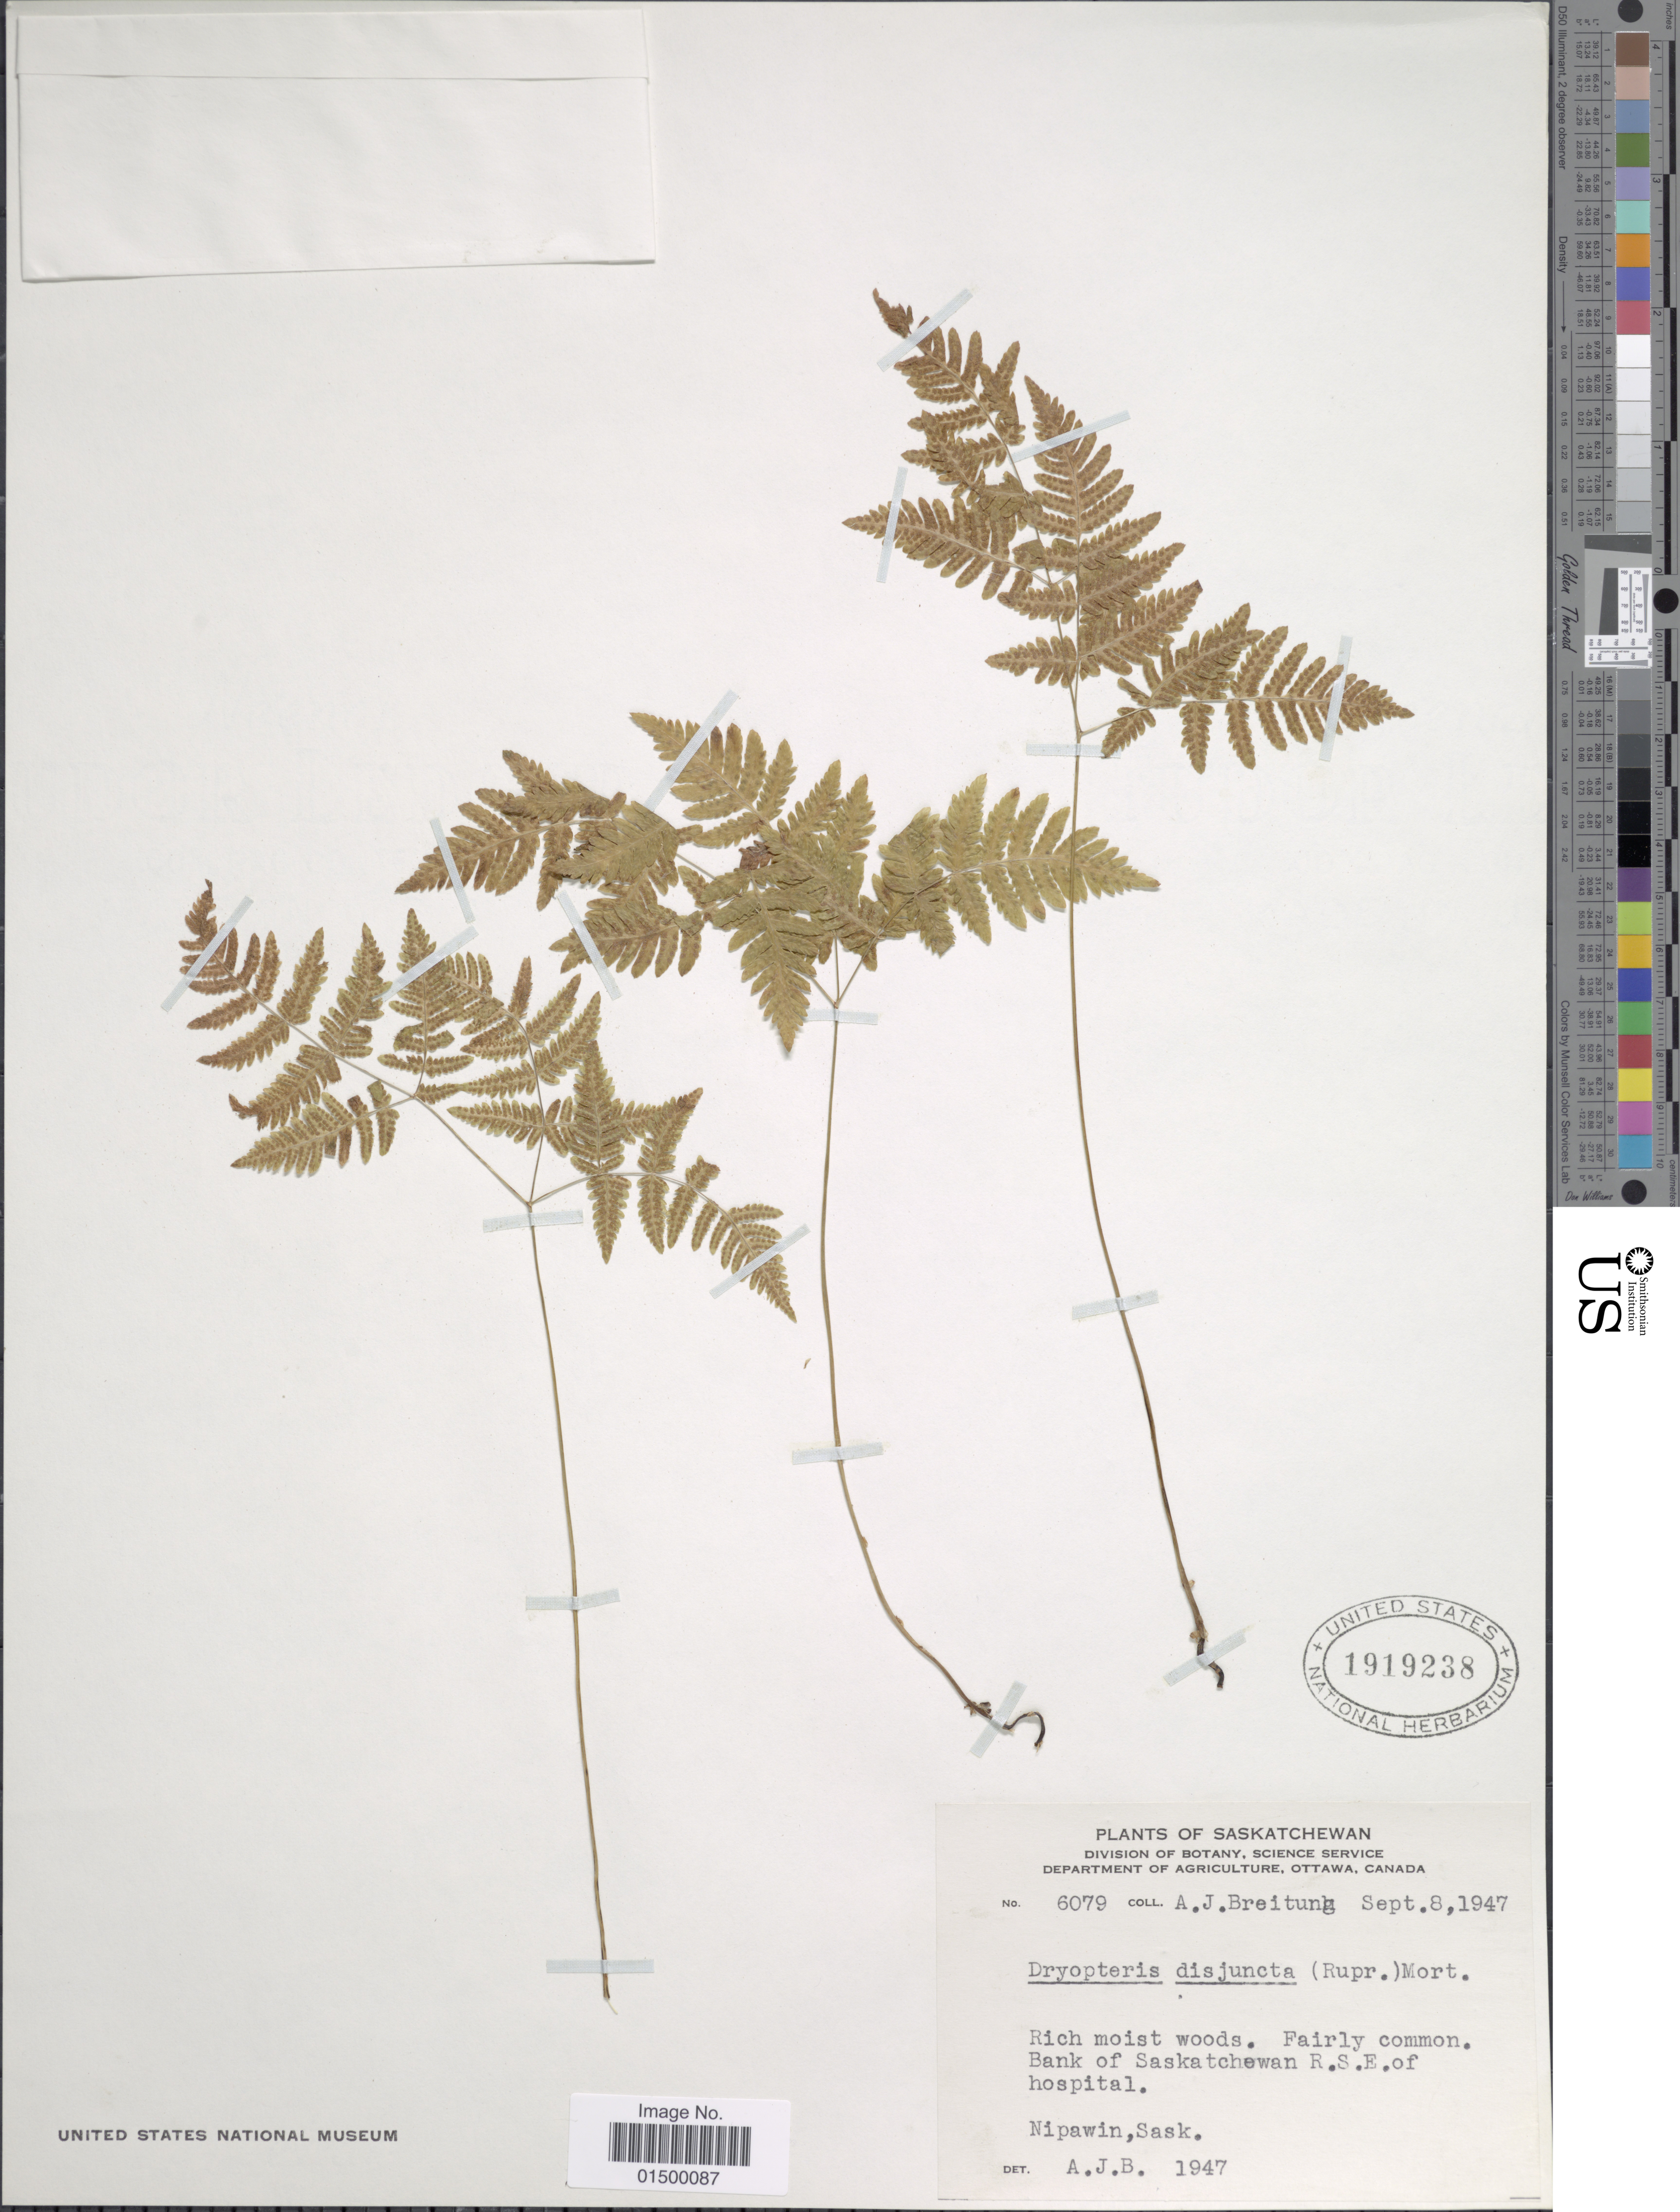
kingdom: Plantae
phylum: Tracheophyta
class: Polypodiopsida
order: Polypodiales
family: Cystopteridaceae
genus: Gymnocarpium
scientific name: Gymnocarpium disjunctum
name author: (Rupr.) Ching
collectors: A. Breitung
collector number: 6079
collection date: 1974-09-08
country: Canada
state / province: Saskatchewan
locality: Nipawin, Sask. Bank of Saskatchewan R.S.E. of hospital.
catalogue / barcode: US 1919238